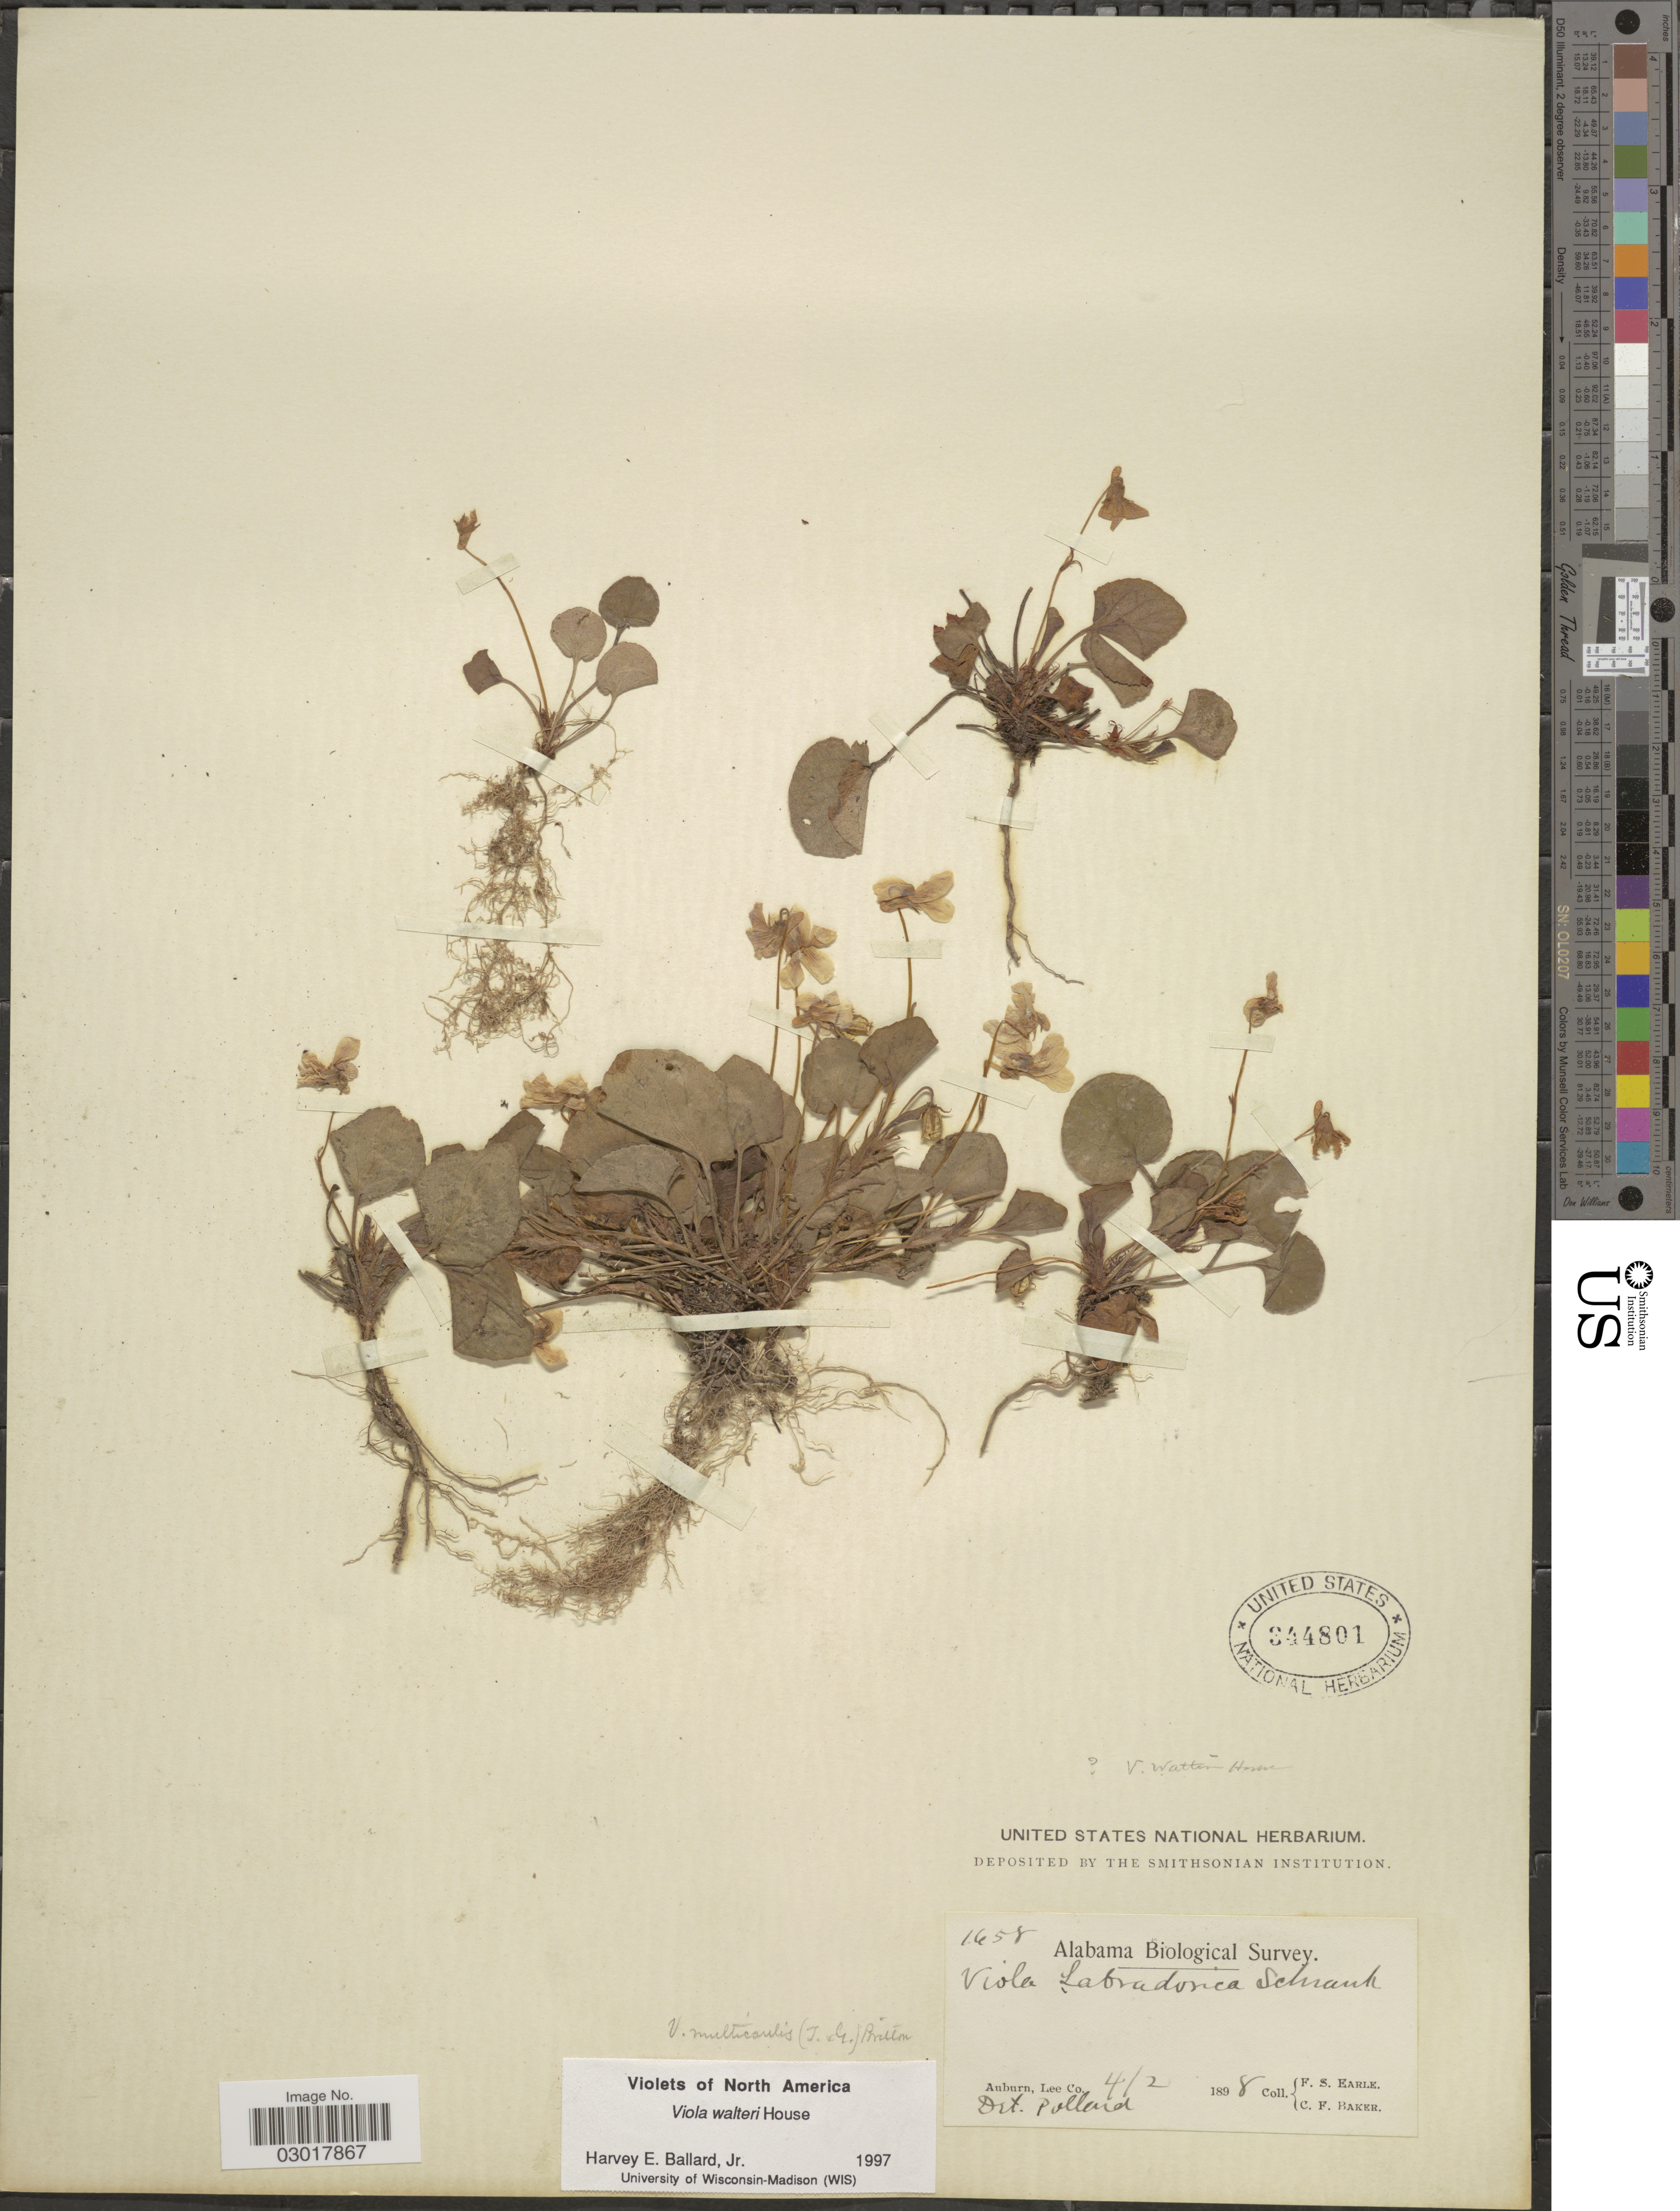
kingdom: Plantae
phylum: Tracheophyta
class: Magnoliopsida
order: Malpighiales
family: Violaceae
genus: Viola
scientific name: Viola walteri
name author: House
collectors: F. S. Earle & C. F. Baker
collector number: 1658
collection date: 1898-04-02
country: United States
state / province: Alabama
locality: Auburn, Lee Co.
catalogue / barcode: US 344801